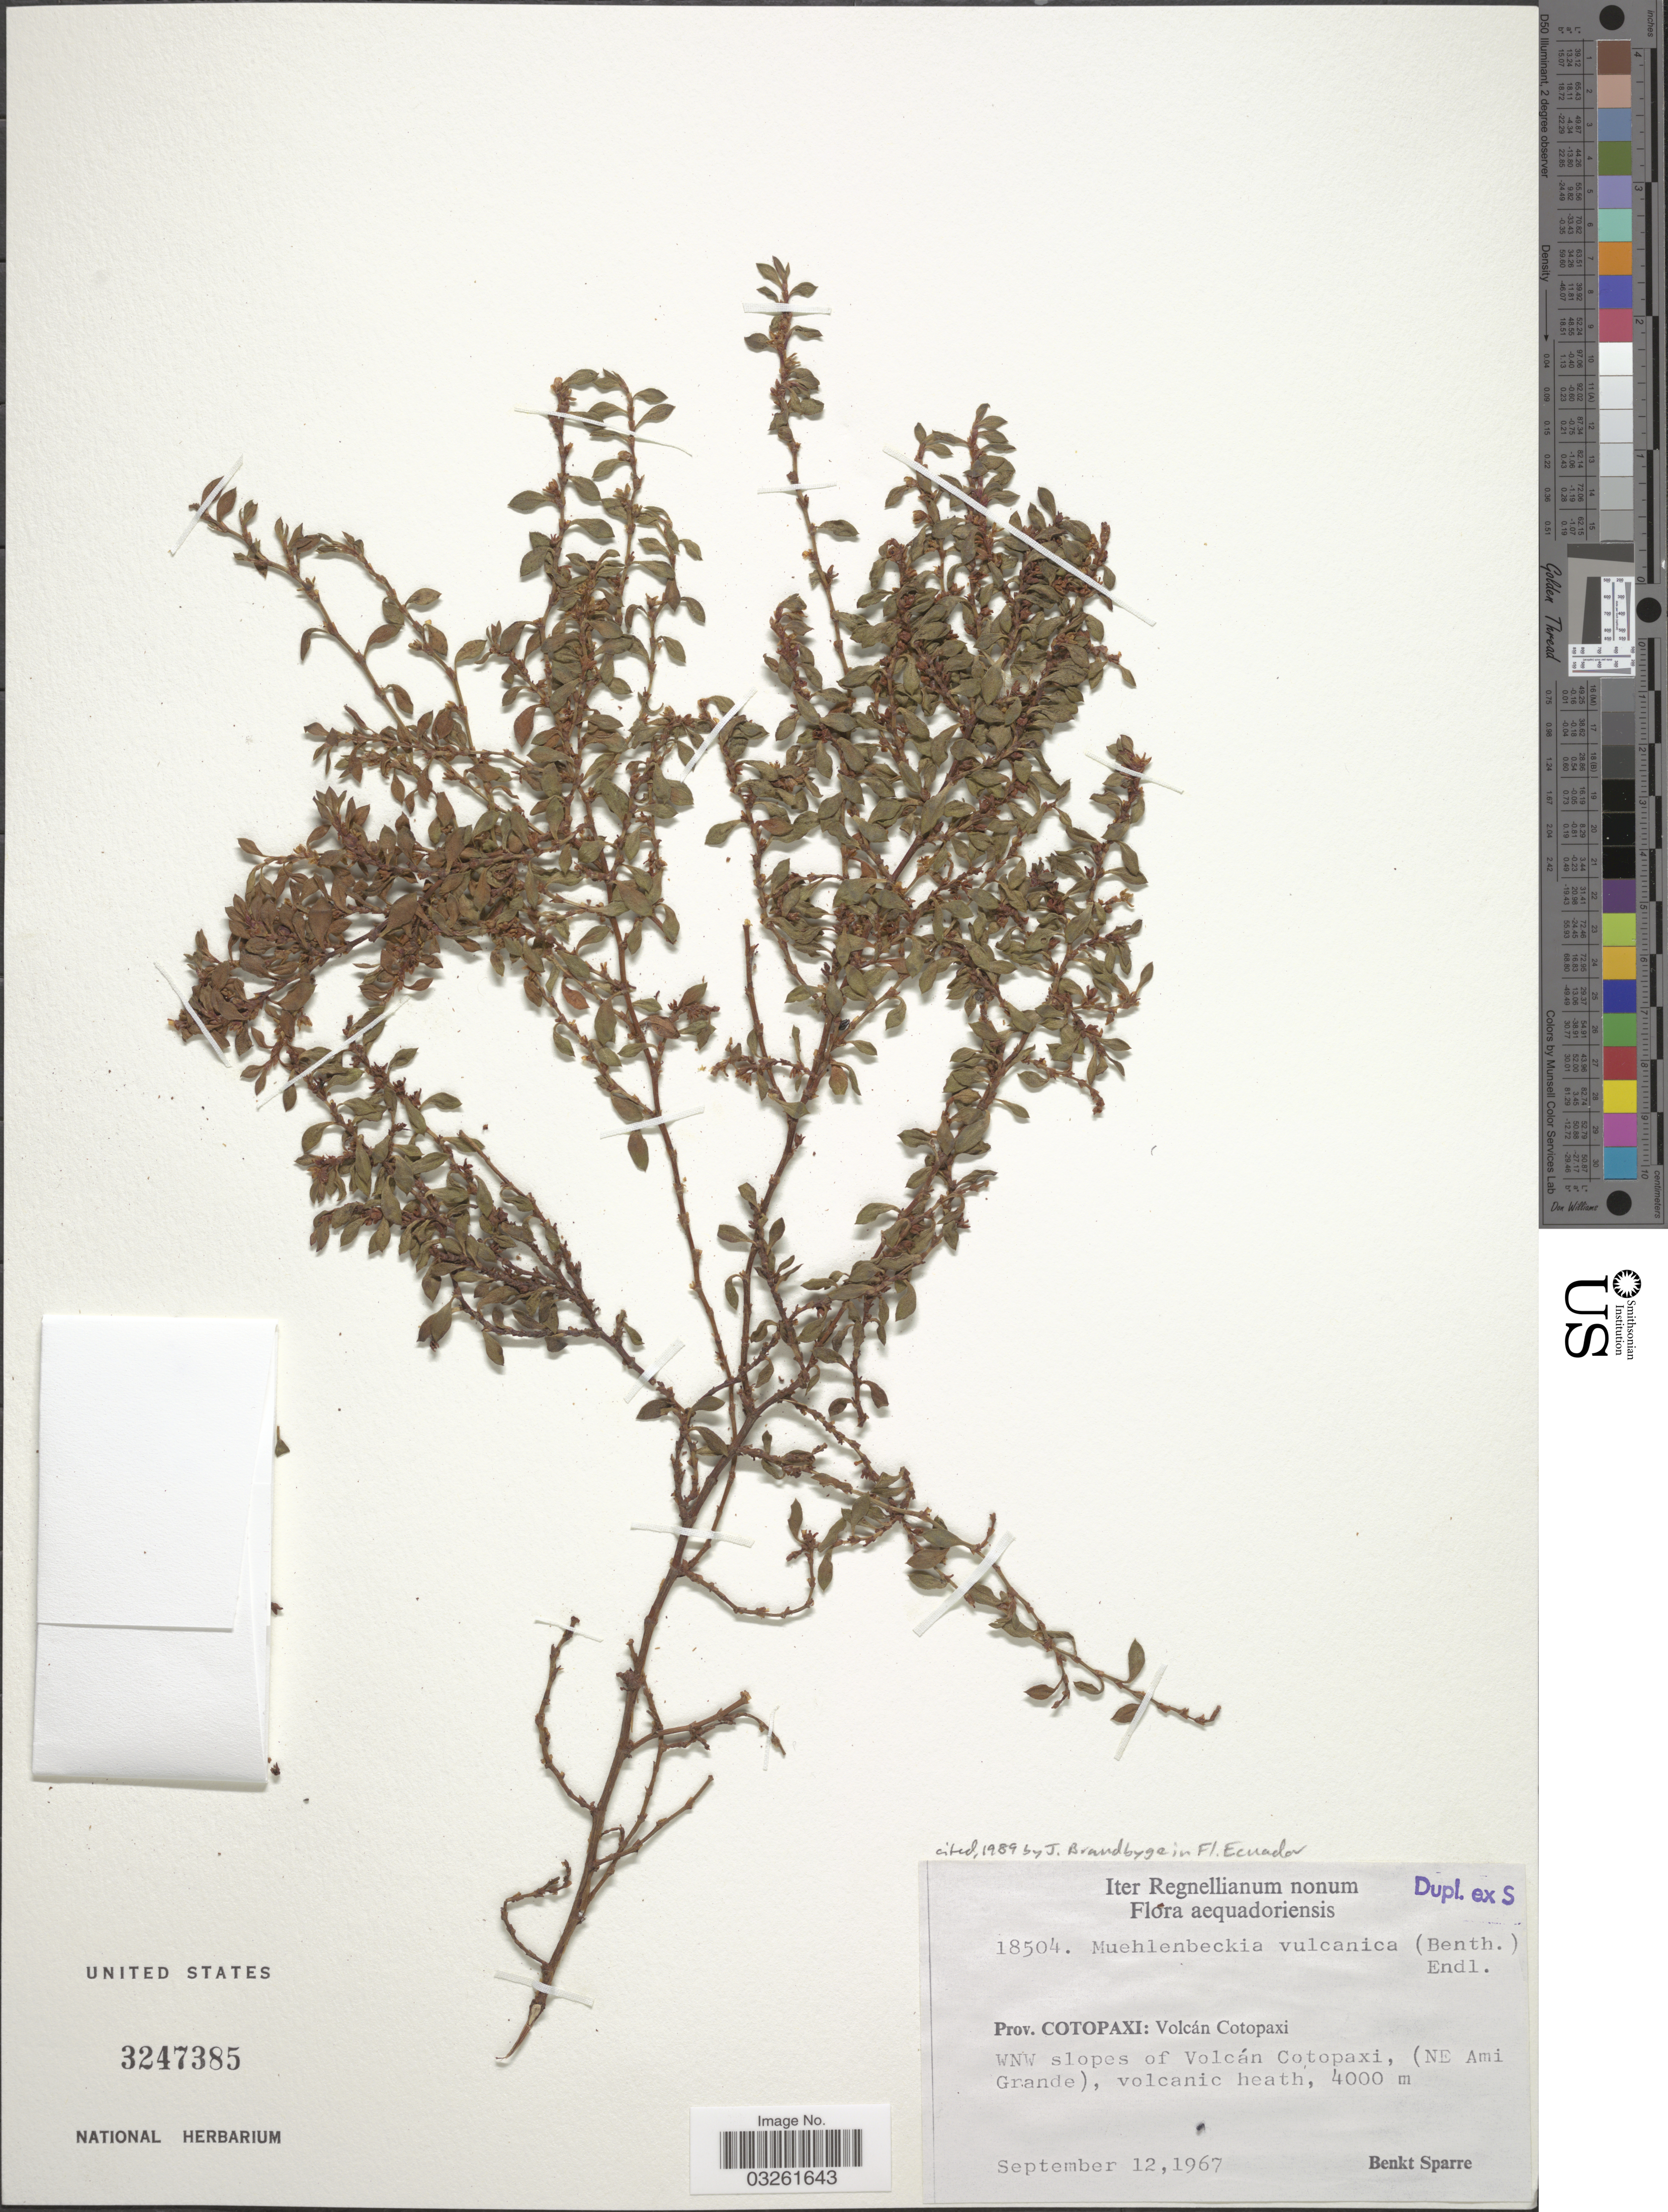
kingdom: Plantae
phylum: Tracheophyta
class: Magnoliopsida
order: Caryophyllales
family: Polygonaceae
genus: Muehlenbeckia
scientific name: Muehlenbeckia volcanica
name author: (Benth.) Endl.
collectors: B. Sparre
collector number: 18504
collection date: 1967-09-12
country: Ecuador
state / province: Cotopaxi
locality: Volcán Cotopaxi. WNW slopes of Volcán Cotopaxi, (NE Ami Grande).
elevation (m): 4000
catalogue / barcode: US 3247385